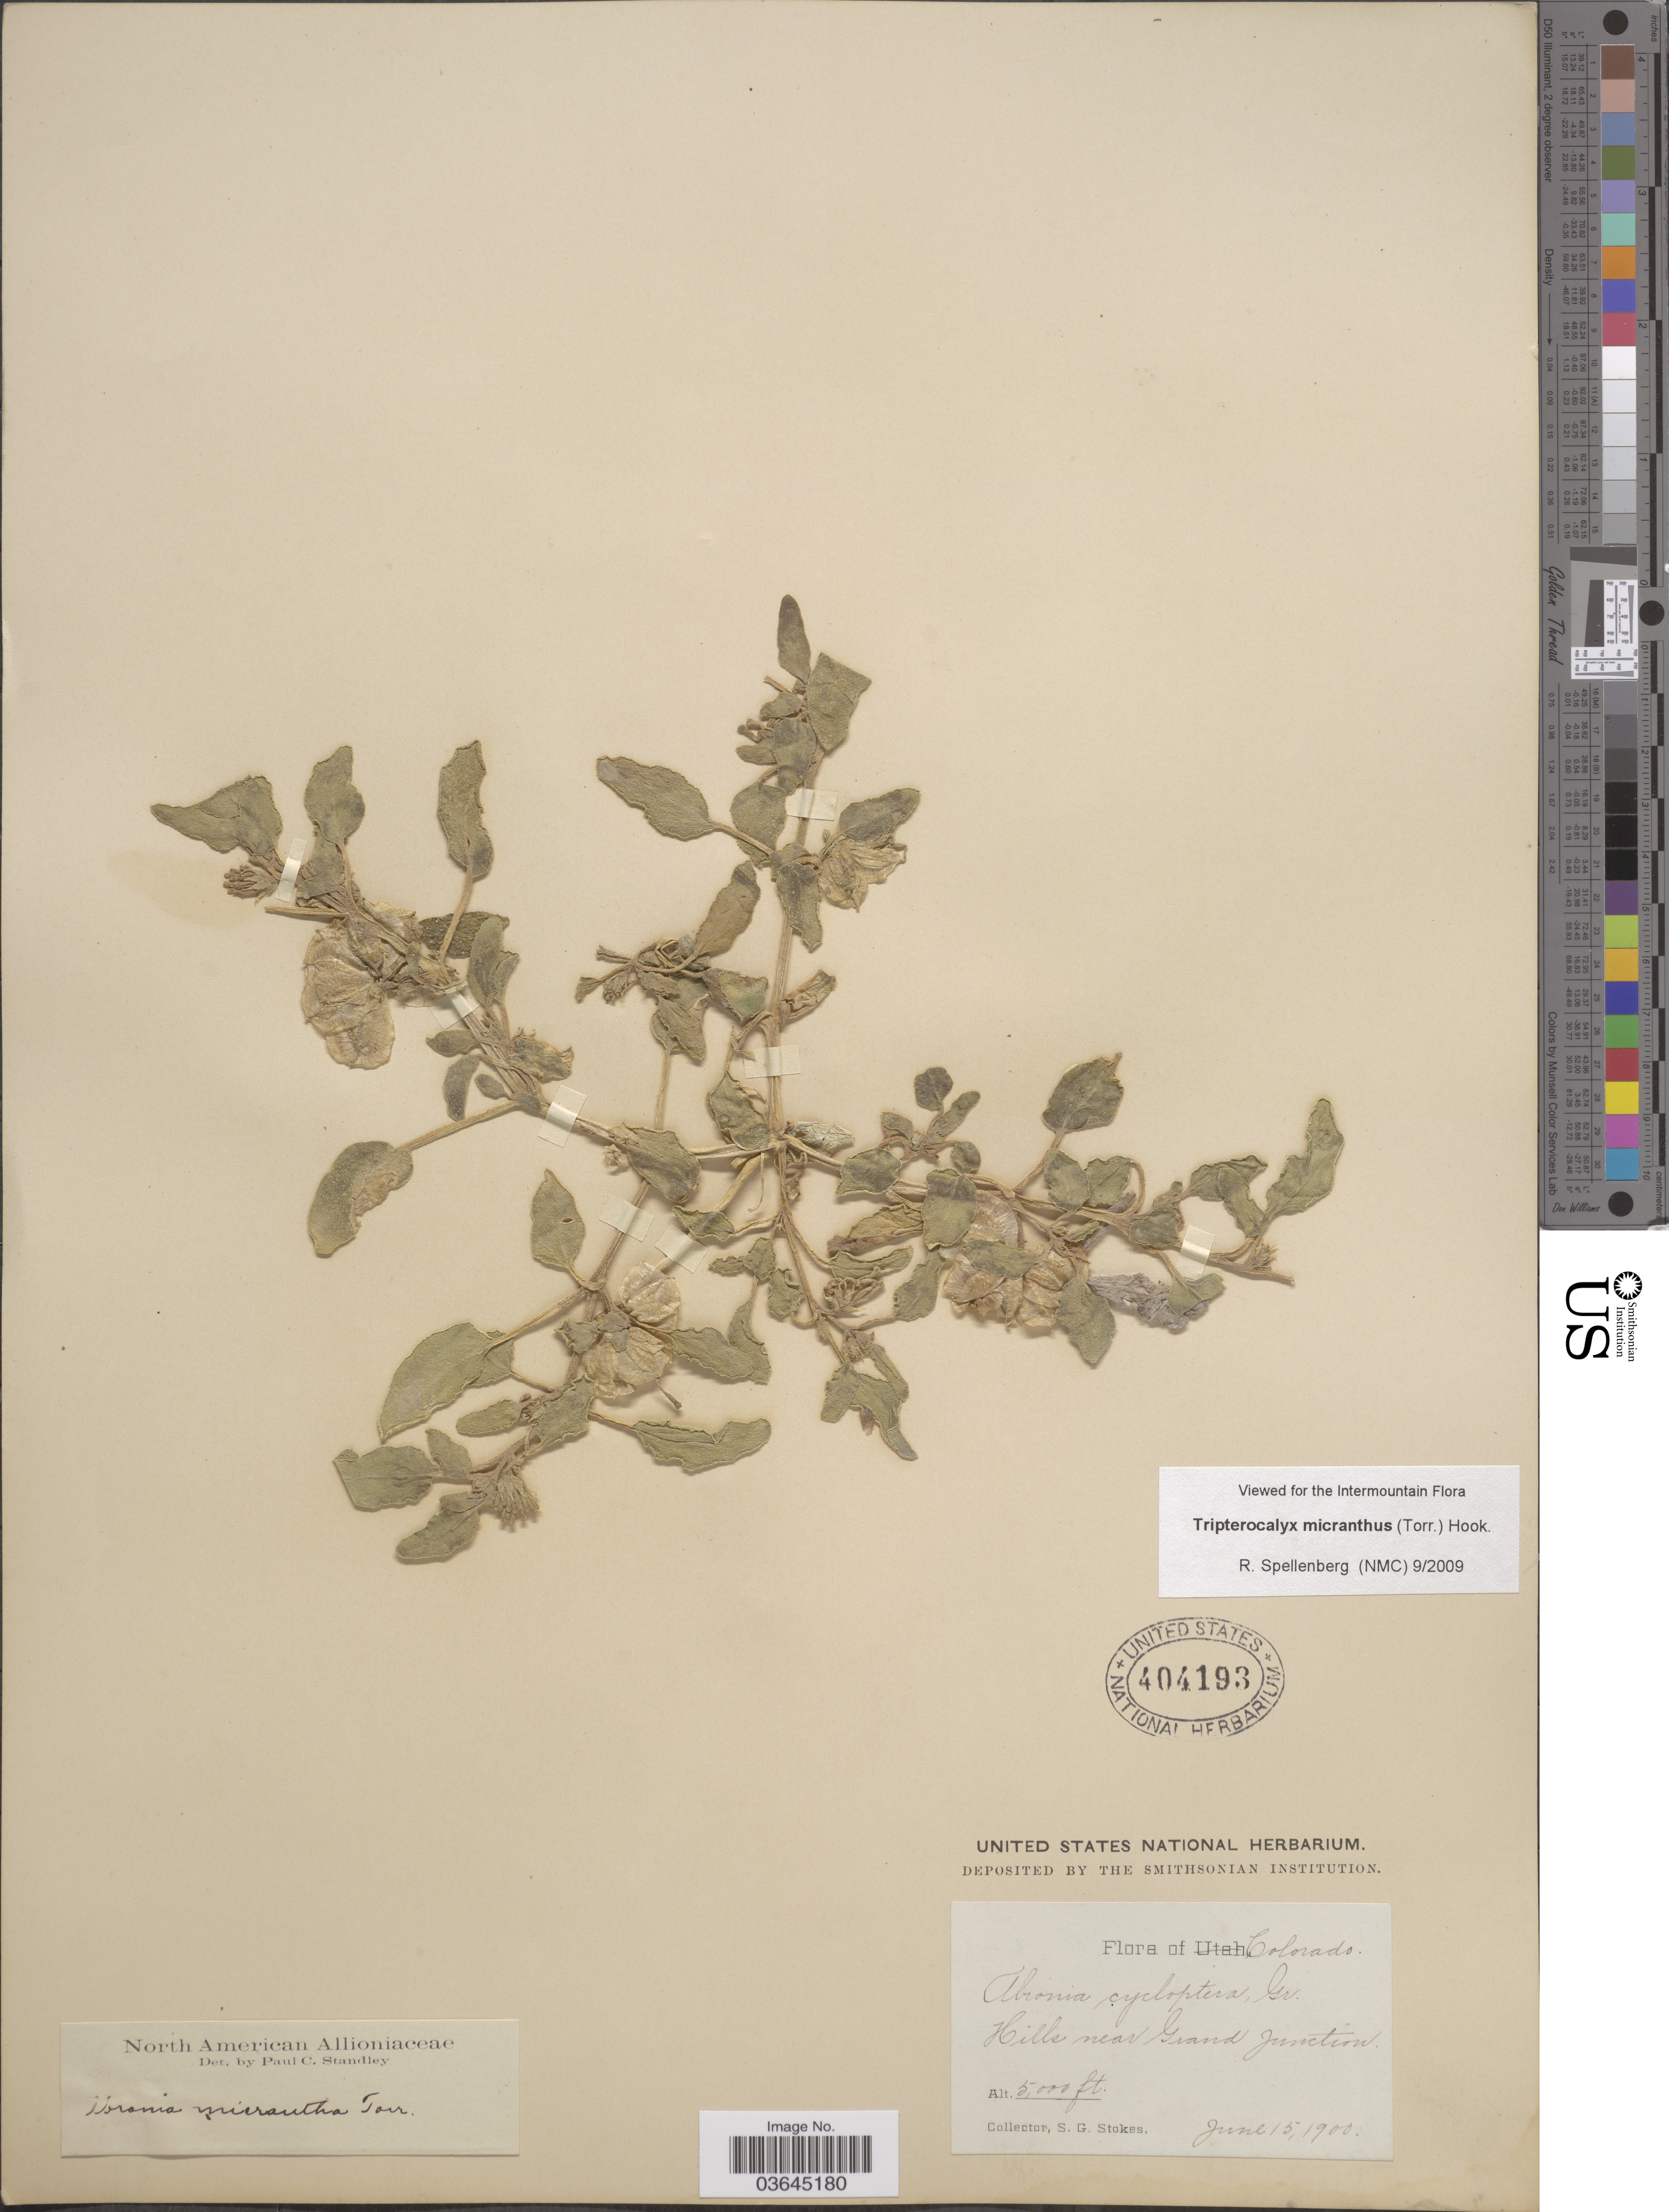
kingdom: Plantae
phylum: Tracheophyta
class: Magnoliopsida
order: Caryophyllales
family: Nyctaginaceae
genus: Tripterocalyx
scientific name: Tripterocalyx micranthus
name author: (Torr.) Hook.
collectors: S. G. Stokes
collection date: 1900-06-15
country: United States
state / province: Colorado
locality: Hills near Grand junction.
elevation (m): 1524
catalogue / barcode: US 404193